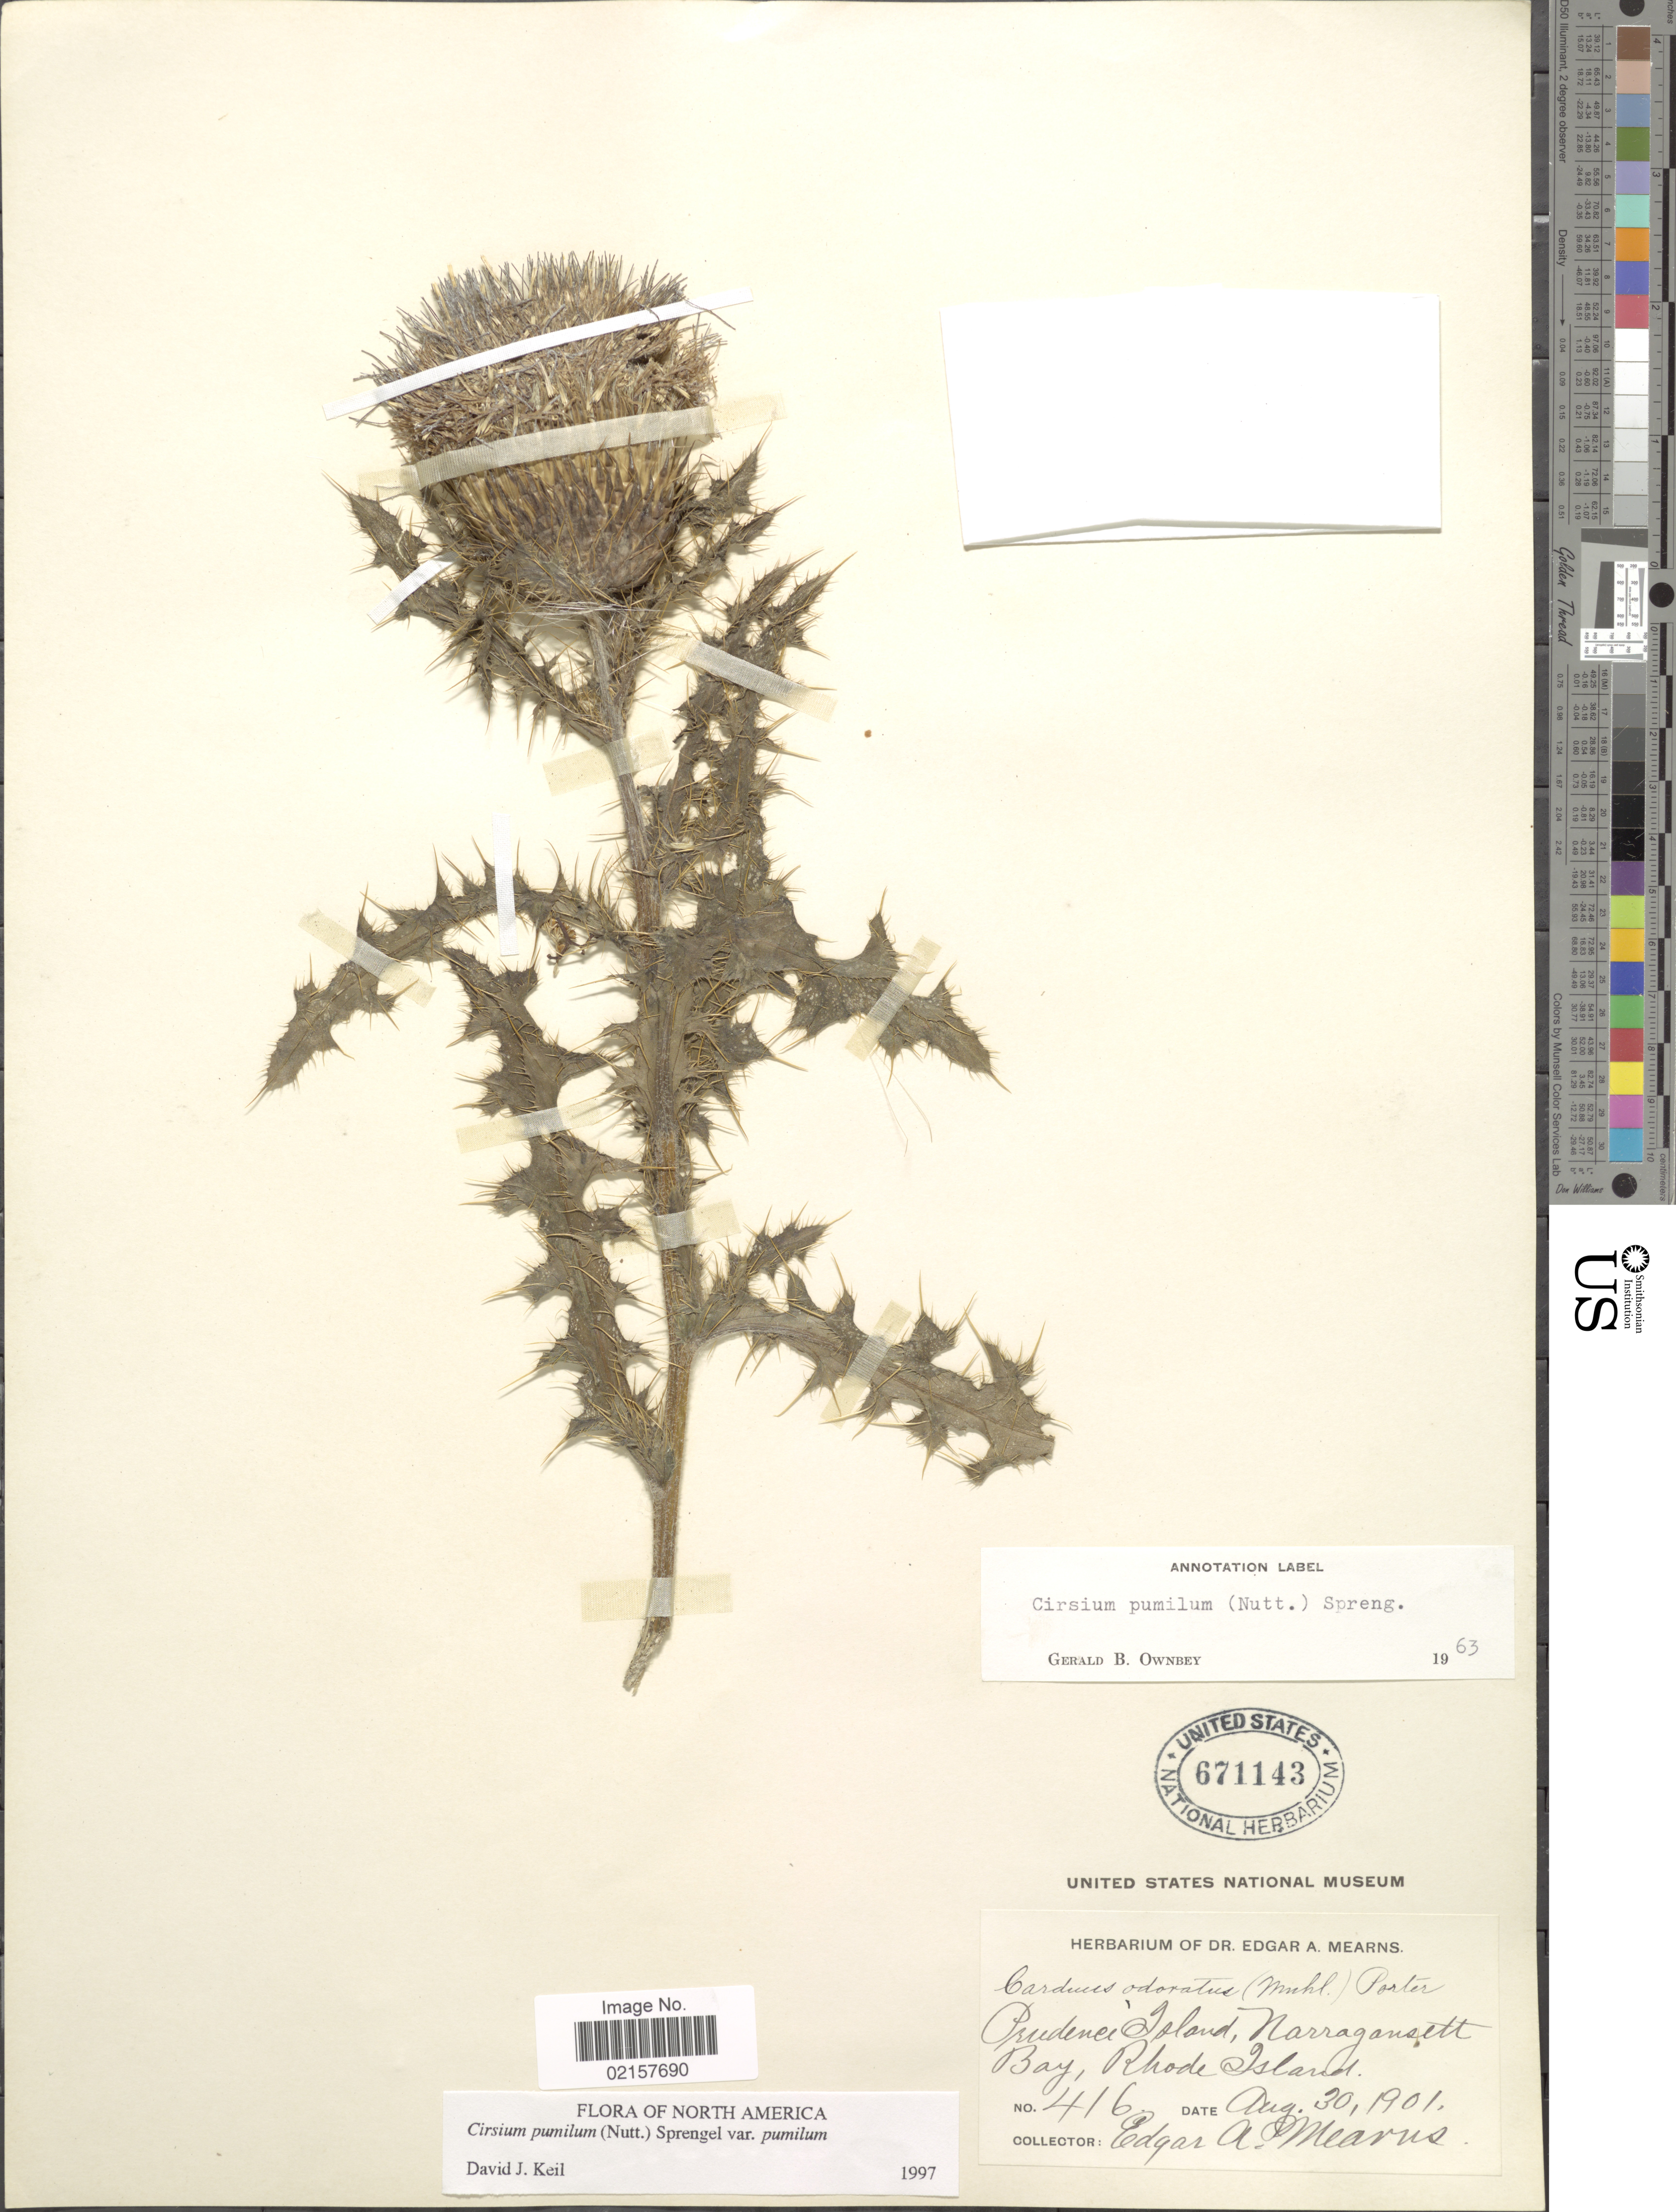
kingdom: Plantae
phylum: Tracheophyta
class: Magnoliopsida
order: Asterales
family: Asteraceae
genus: Cirsium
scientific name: Cirsium pumilum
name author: (Nutt.) Spreng.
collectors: E. A. Mearns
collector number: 416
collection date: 1901-08-30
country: United States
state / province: Rhode Island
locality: Prudence Island, Narragansett Bay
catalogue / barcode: US 671143